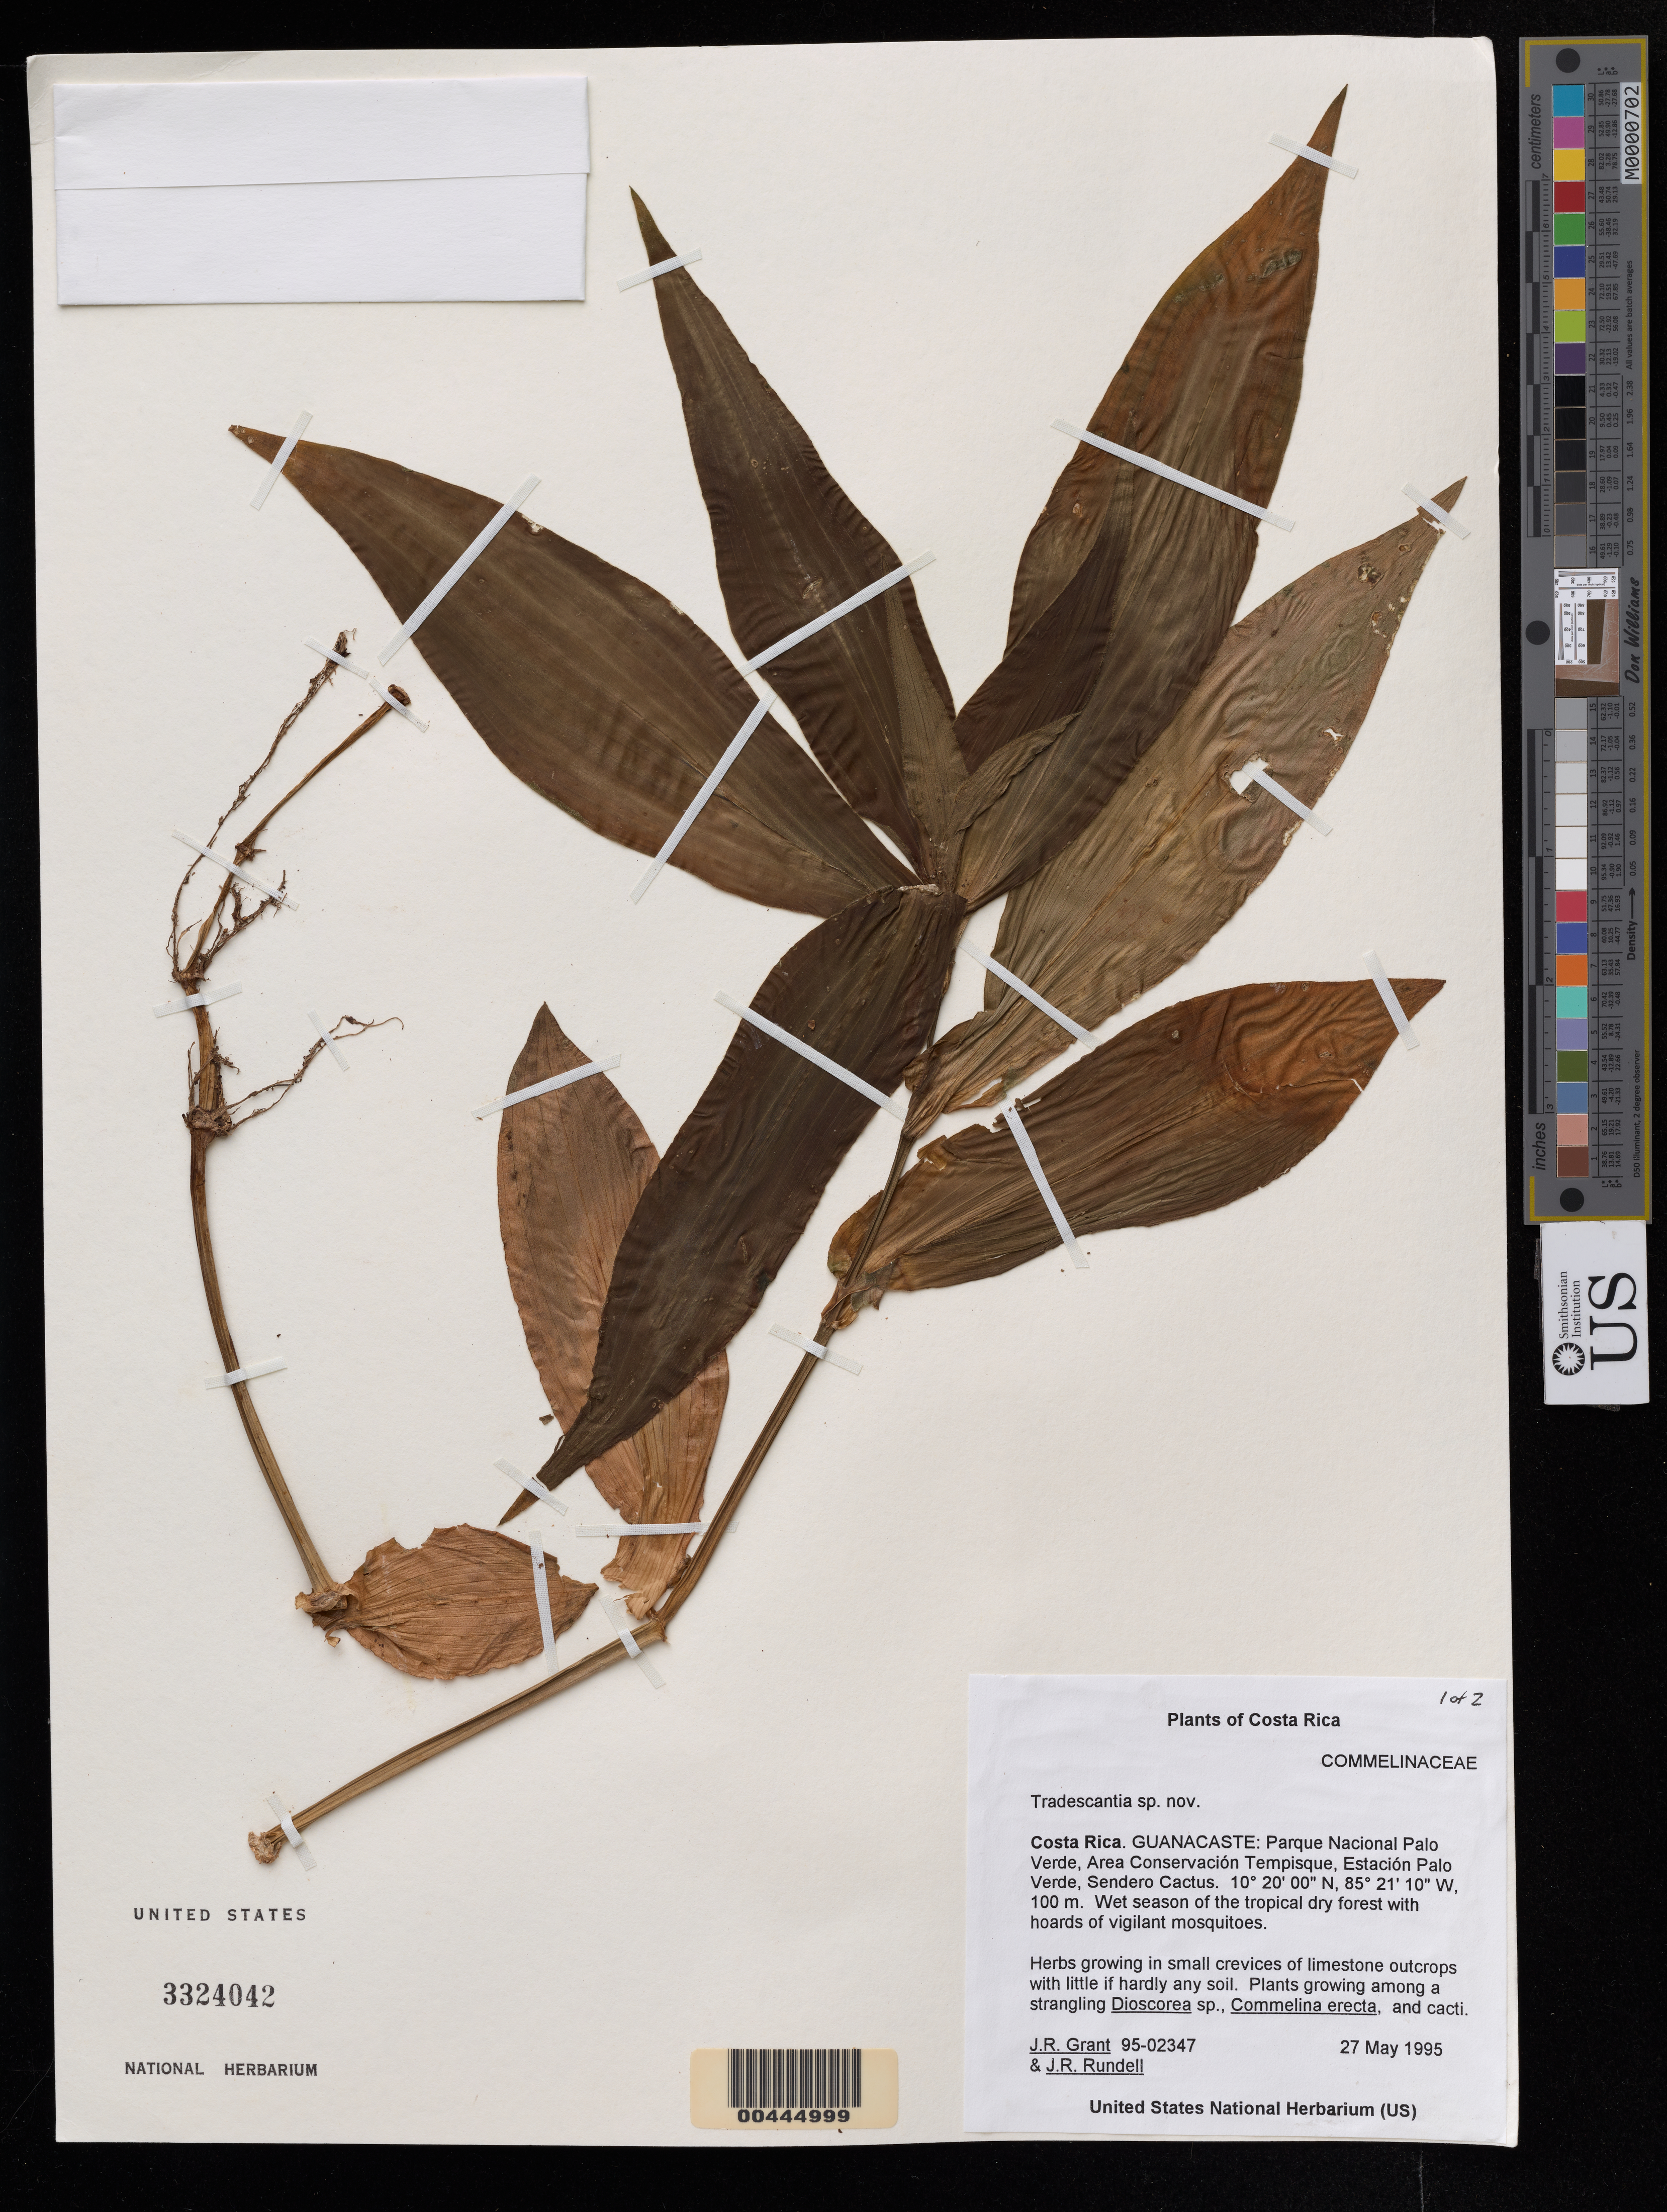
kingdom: Plantae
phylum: Tracheophyta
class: Liliopsida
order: Commelinales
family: Commelinaceae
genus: Tradescantia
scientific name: Tradescantia sp.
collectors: J. R. Grant & J. R. Rundell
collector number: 95-02347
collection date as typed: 27 May 1995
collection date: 1995-05-27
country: Costa Rica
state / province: Guanacaste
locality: Palo Verde National Park, Estacion Palo Verde, Sendero cactus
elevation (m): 100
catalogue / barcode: US 3324042